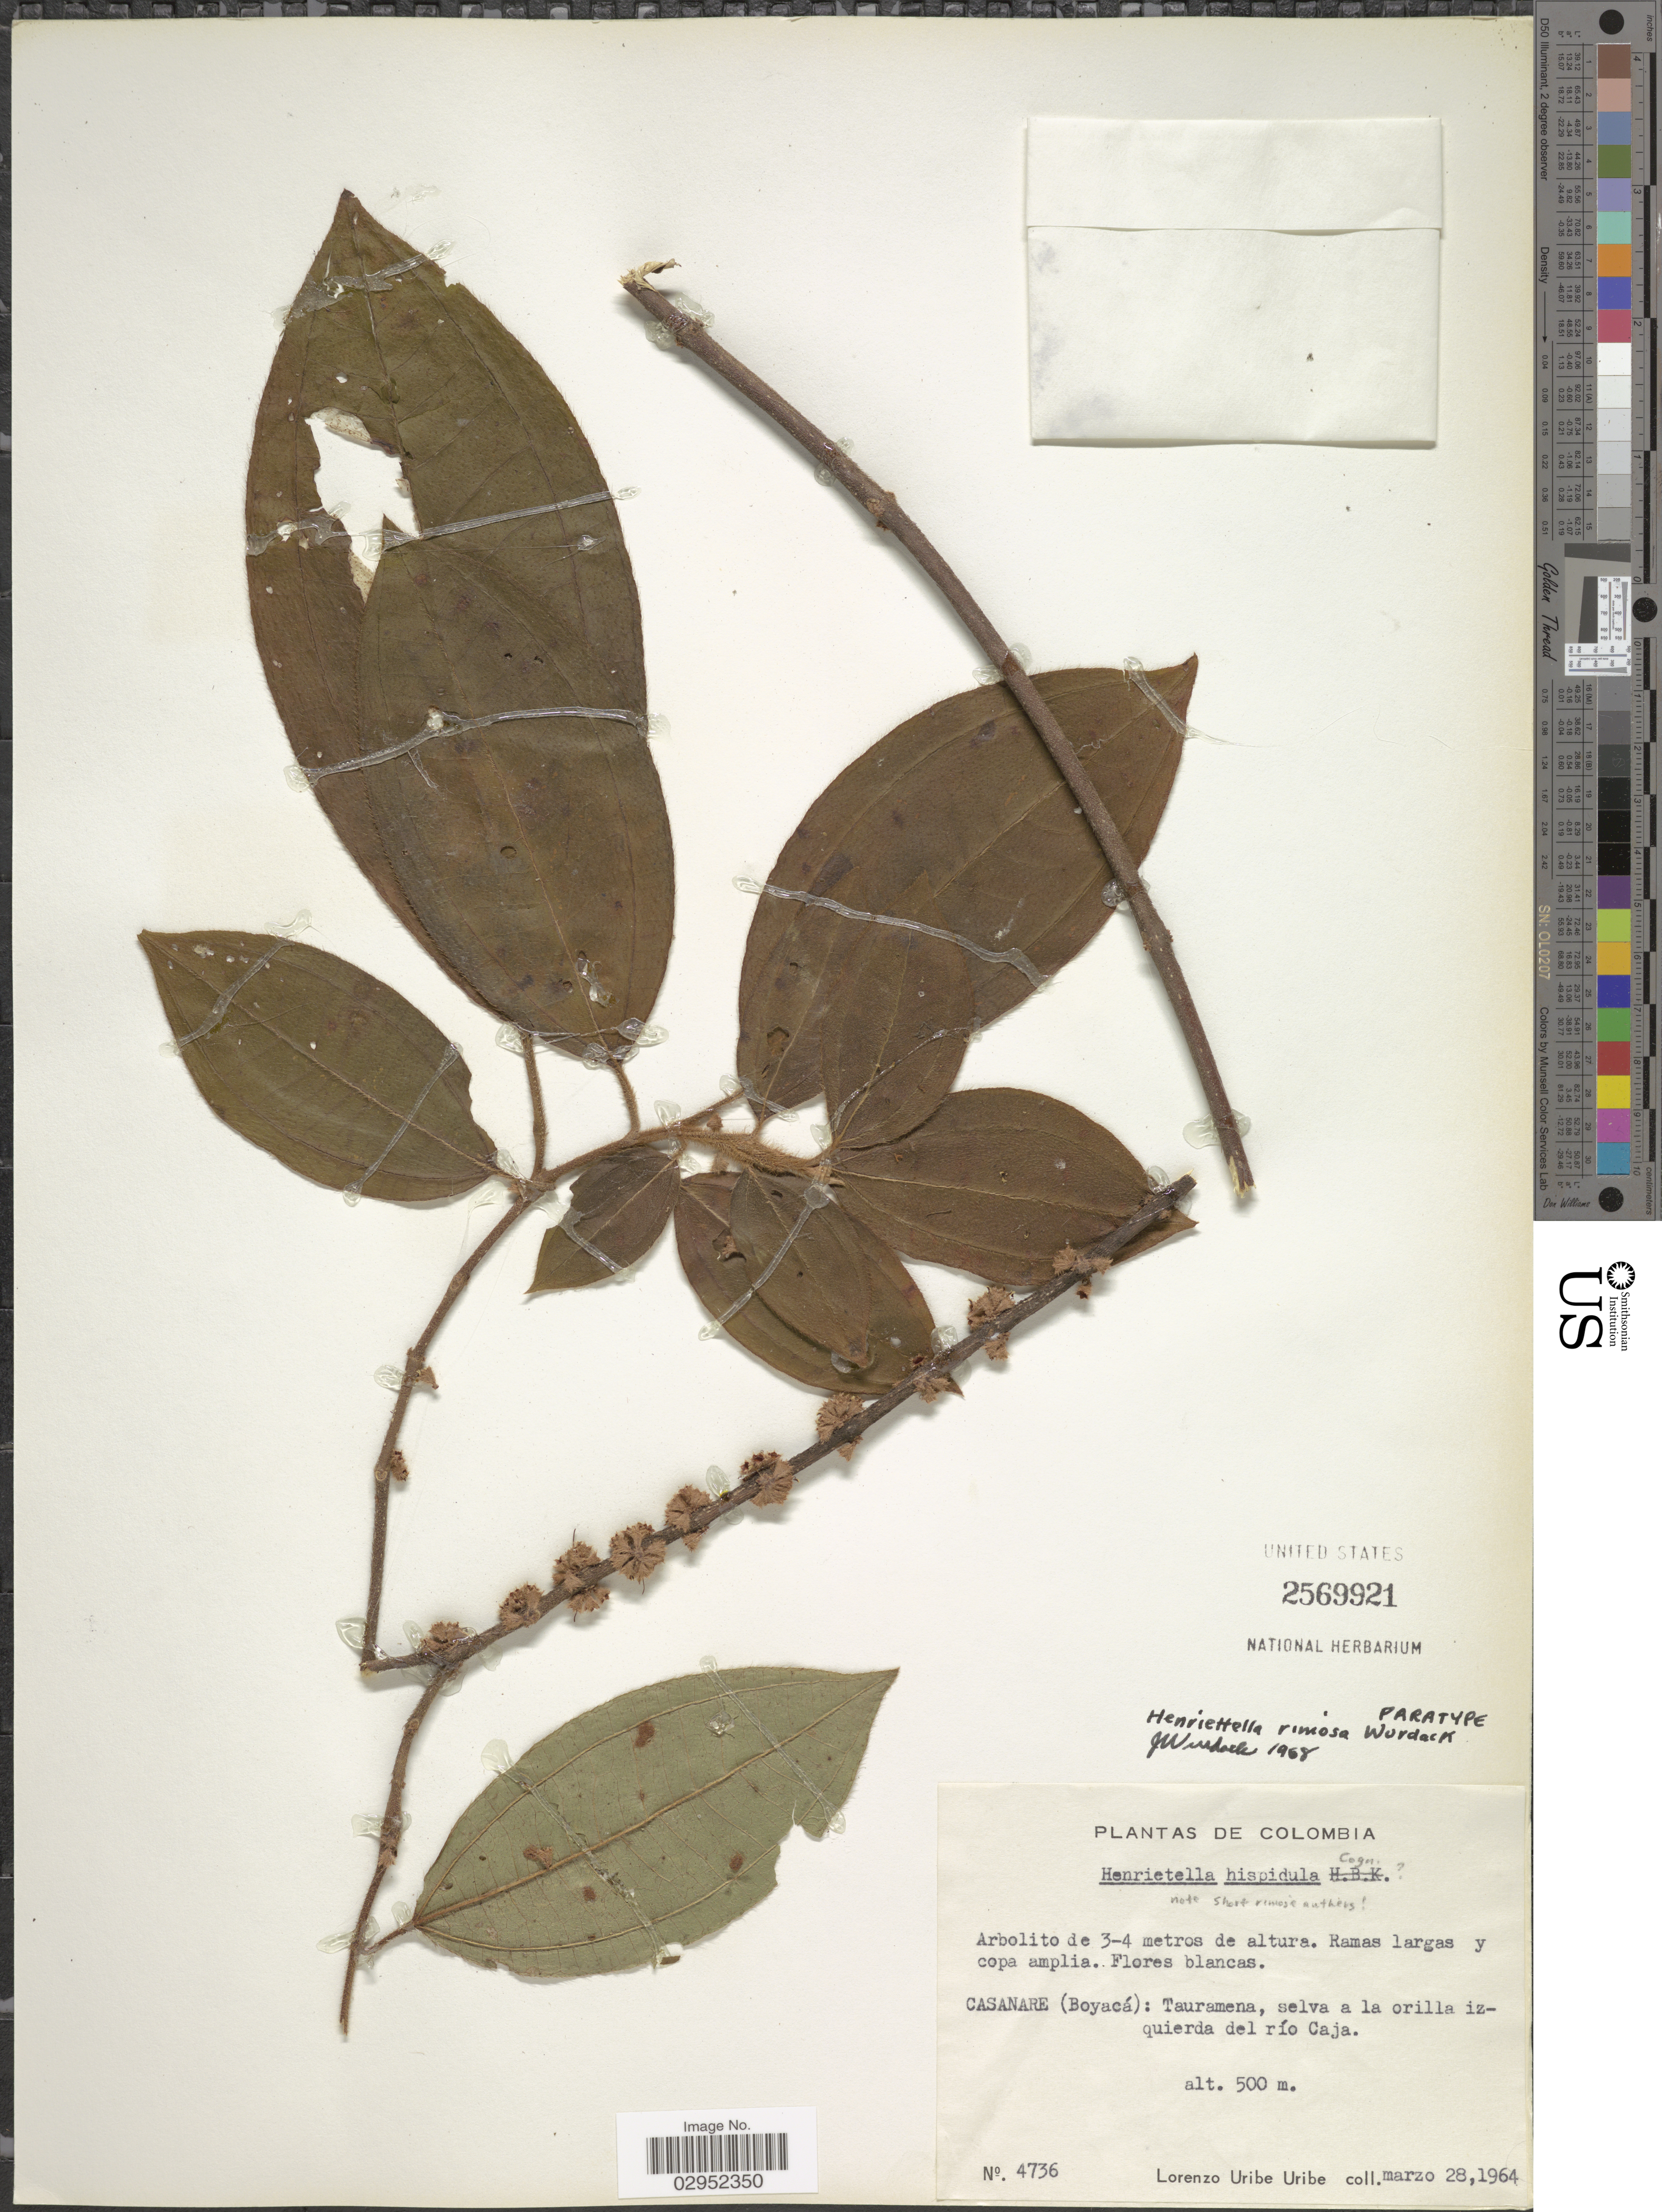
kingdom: Plantae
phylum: Tracheophyta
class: Magnoliopsida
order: Myrtales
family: Melastomataceae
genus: Henriettea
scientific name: Henriettea rimosa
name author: (Wurdack) Penneys et al.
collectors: L. Uribe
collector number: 4736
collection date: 1964-03-28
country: Colombia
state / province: Boyacá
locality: Casanare (Boyacá): Tauramena, selva a la orilla izquierda del río Caja.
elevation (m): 500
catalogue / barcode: US 2569921